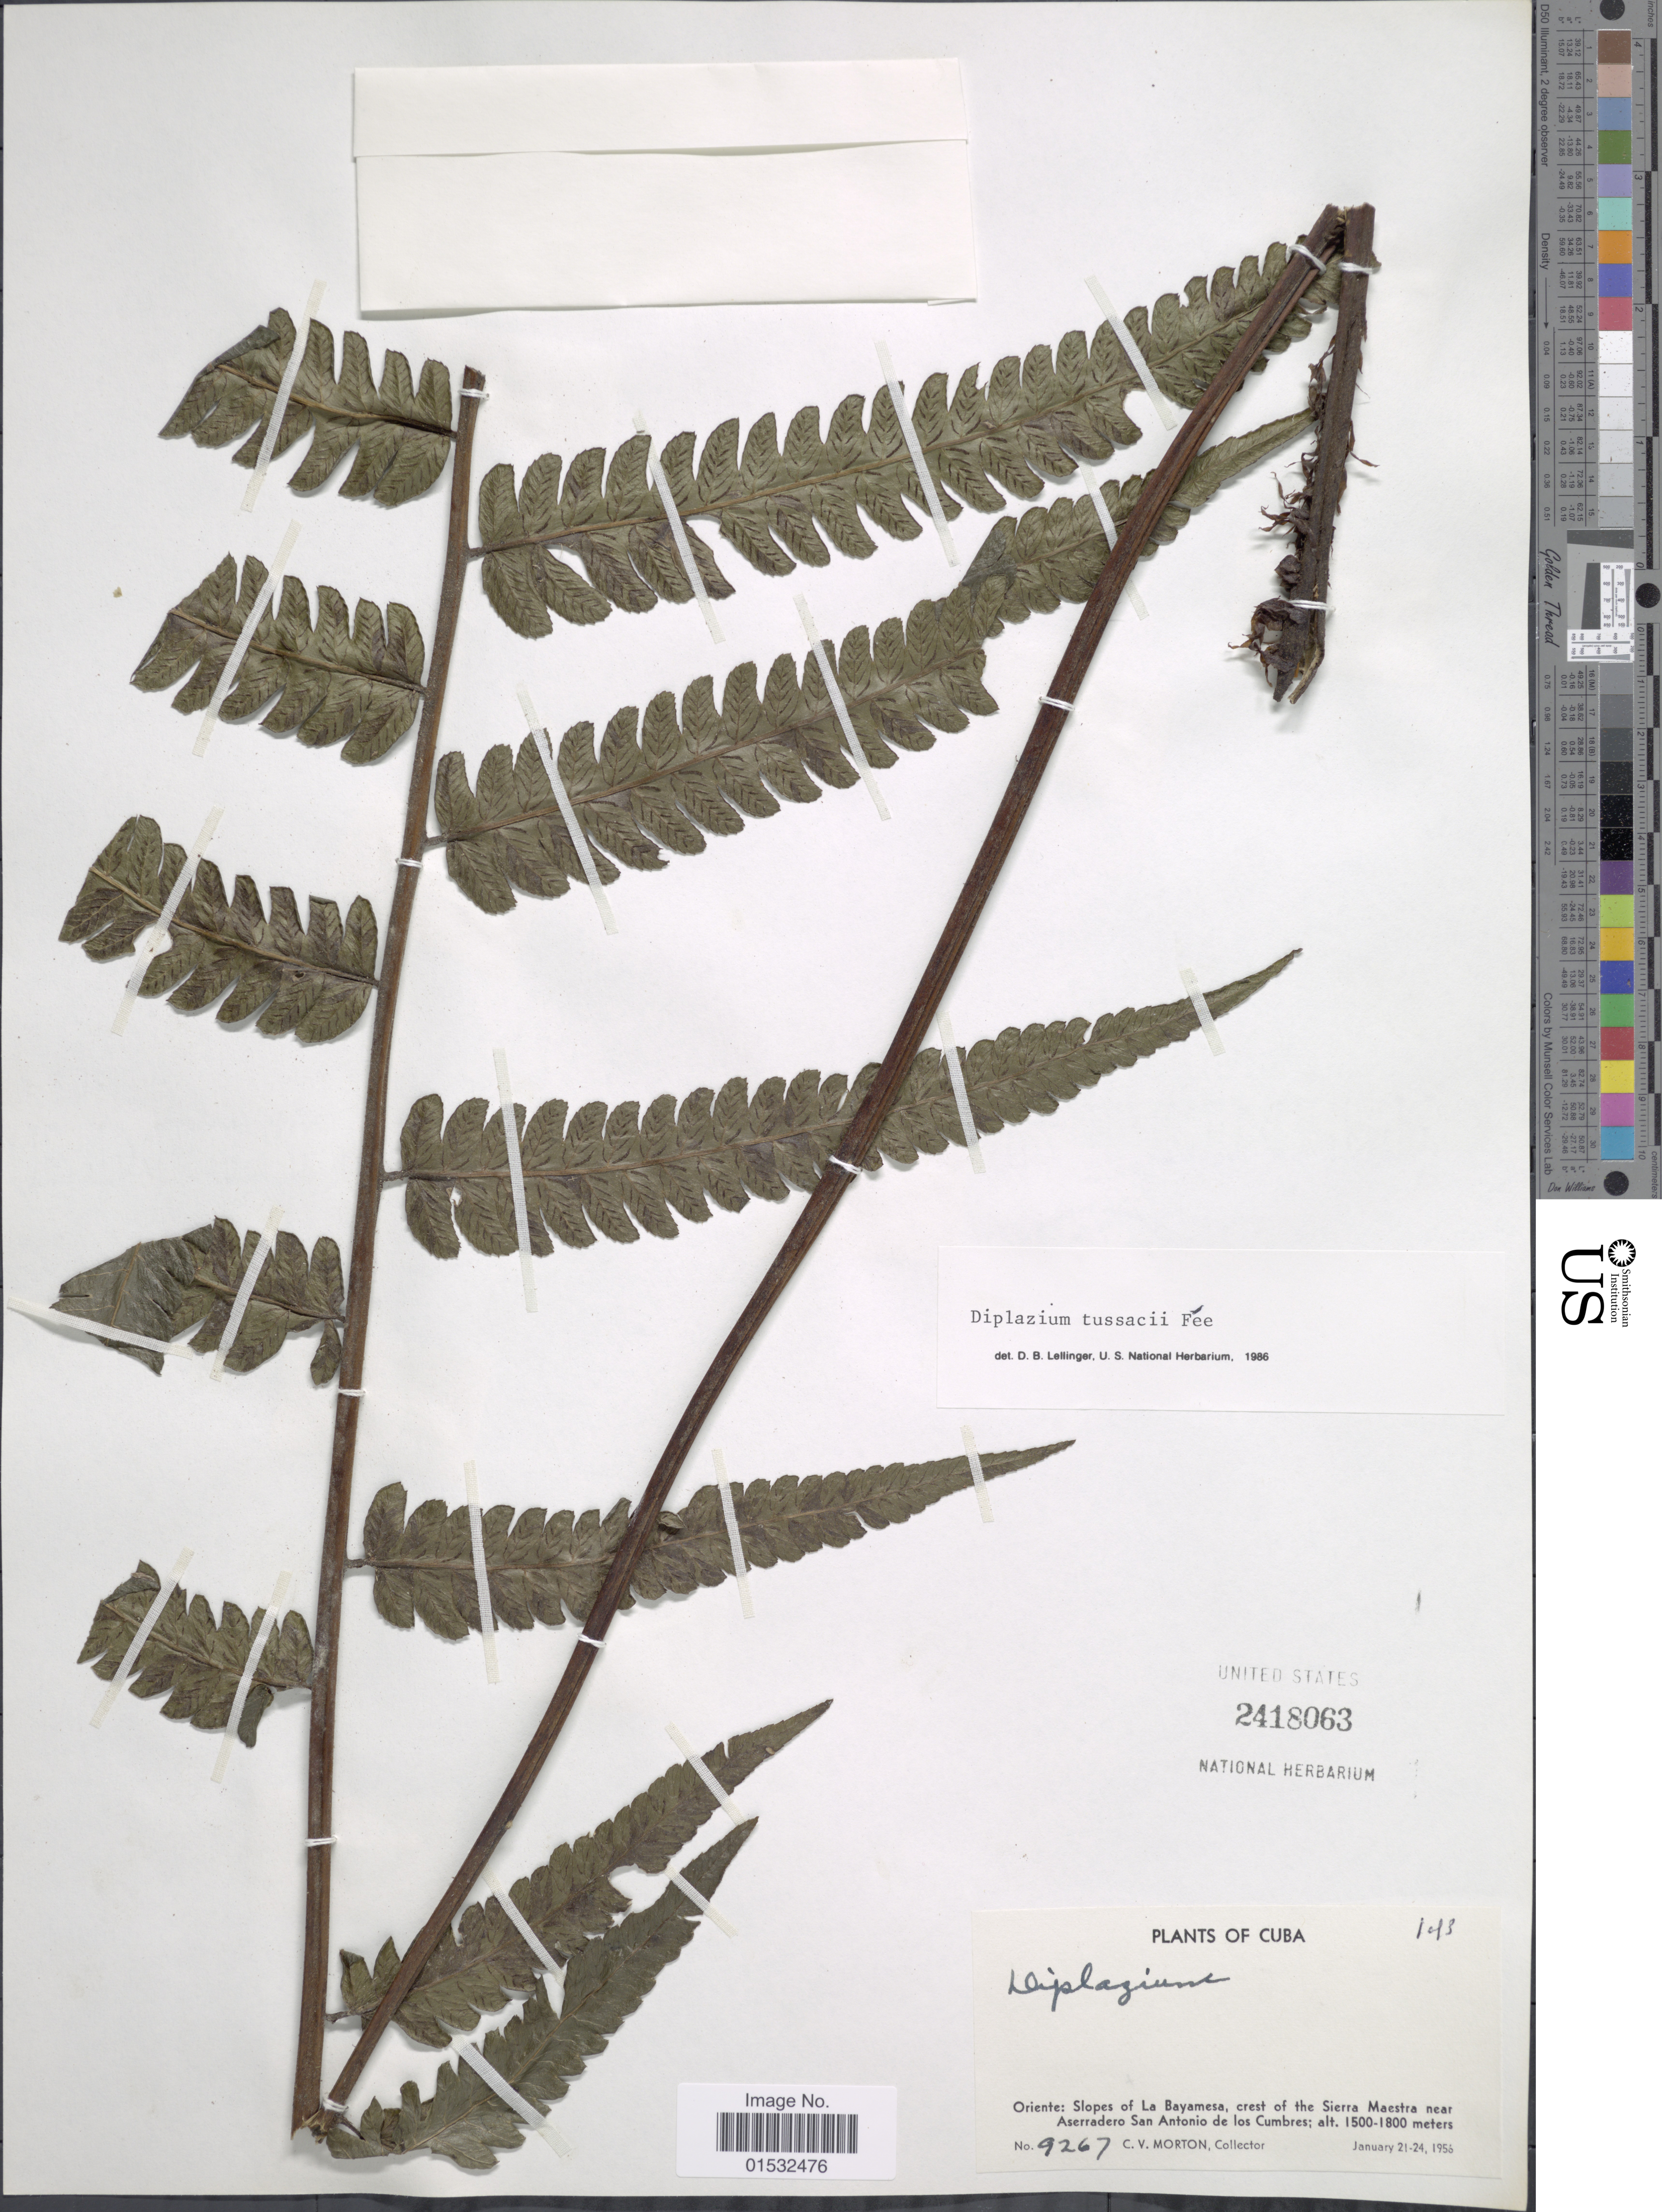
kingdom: Plantae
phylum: Tracheophyta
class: Polypodiopsida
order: Polypodiales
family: Athyriaceae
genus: Diplazium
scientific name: Diplazium tussacii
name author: Fée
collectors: C. V. Morton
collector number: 9267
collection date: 1956-01-21/1956-01-24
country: Cuba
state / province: Oriente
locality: Slopes of La Bayamesa, crest of the Sierra Maestra near Aserrado San Antonio de los Cumbres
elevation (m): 1500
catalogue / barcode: US 2418063